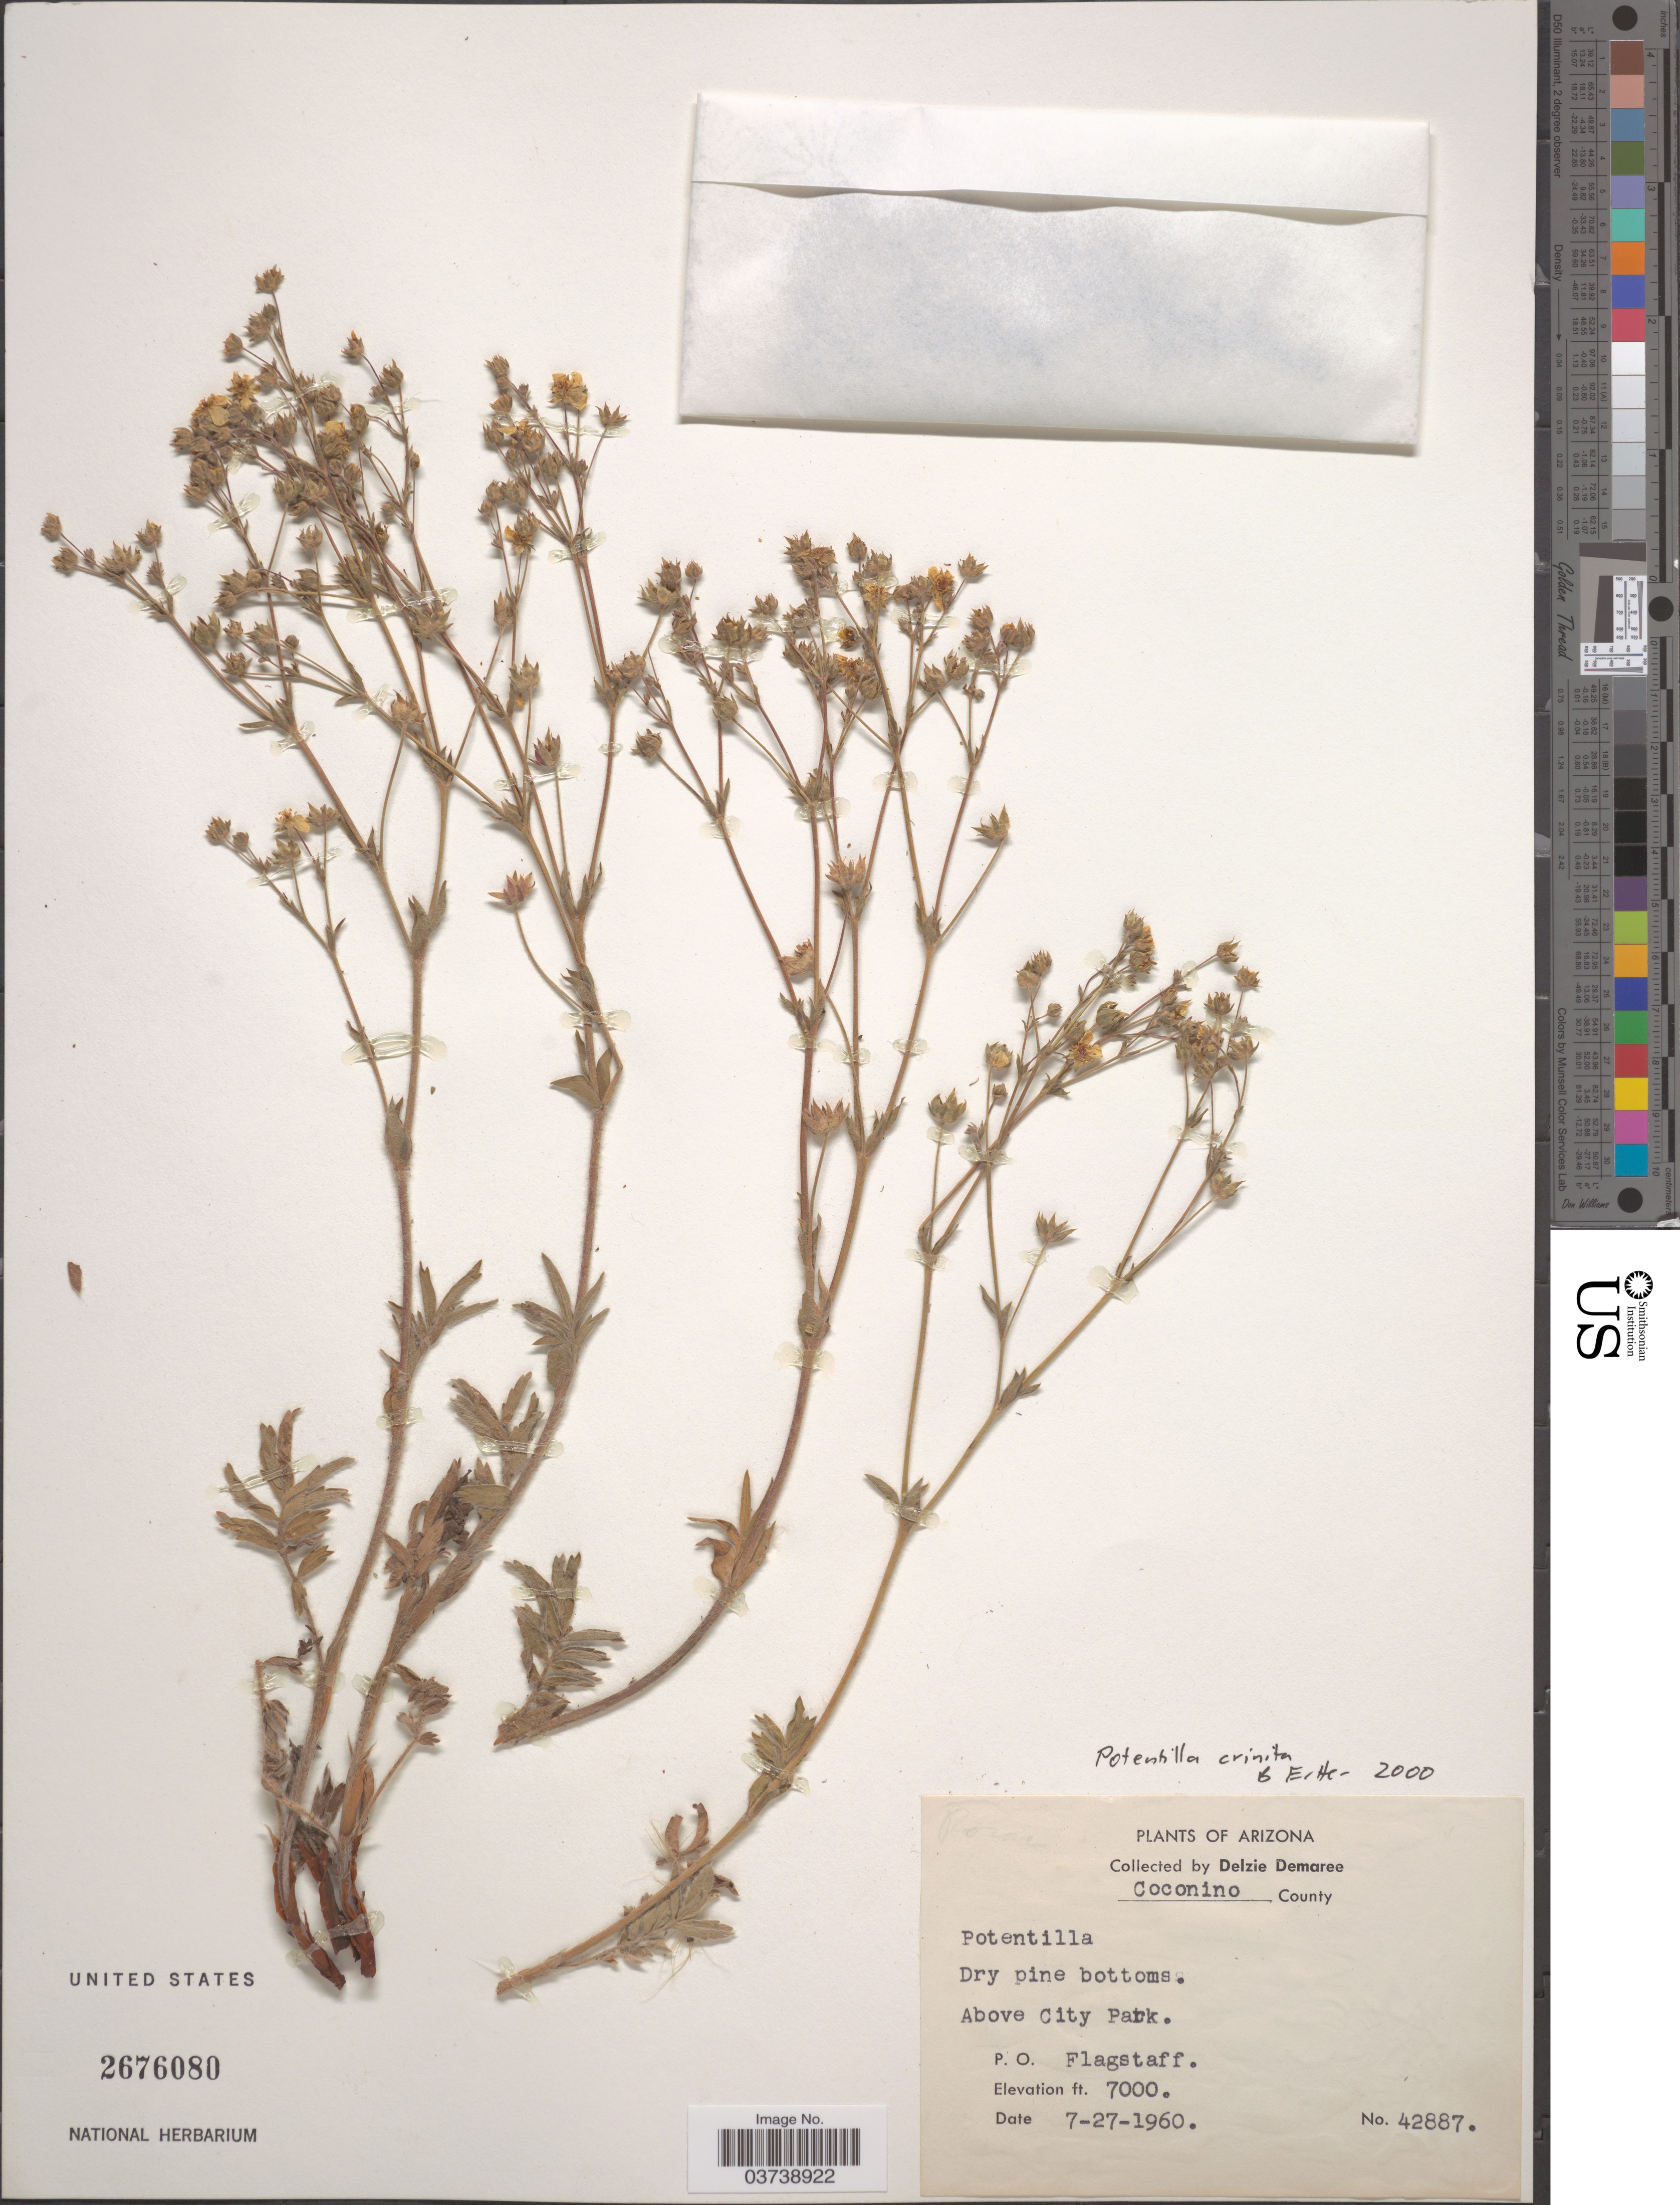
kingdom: Plantae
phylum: Tracheophyta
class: Magnoliopsida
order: Rosales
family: Rosaceae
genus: Potentilla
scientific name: Potentilla crinita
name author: A. Gray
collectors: D. Demaree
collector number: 42887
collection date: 1960-07-27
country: United States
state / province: Arizona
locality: Coconino County. Above City Park.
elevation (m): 2134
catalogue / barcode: US 2676080